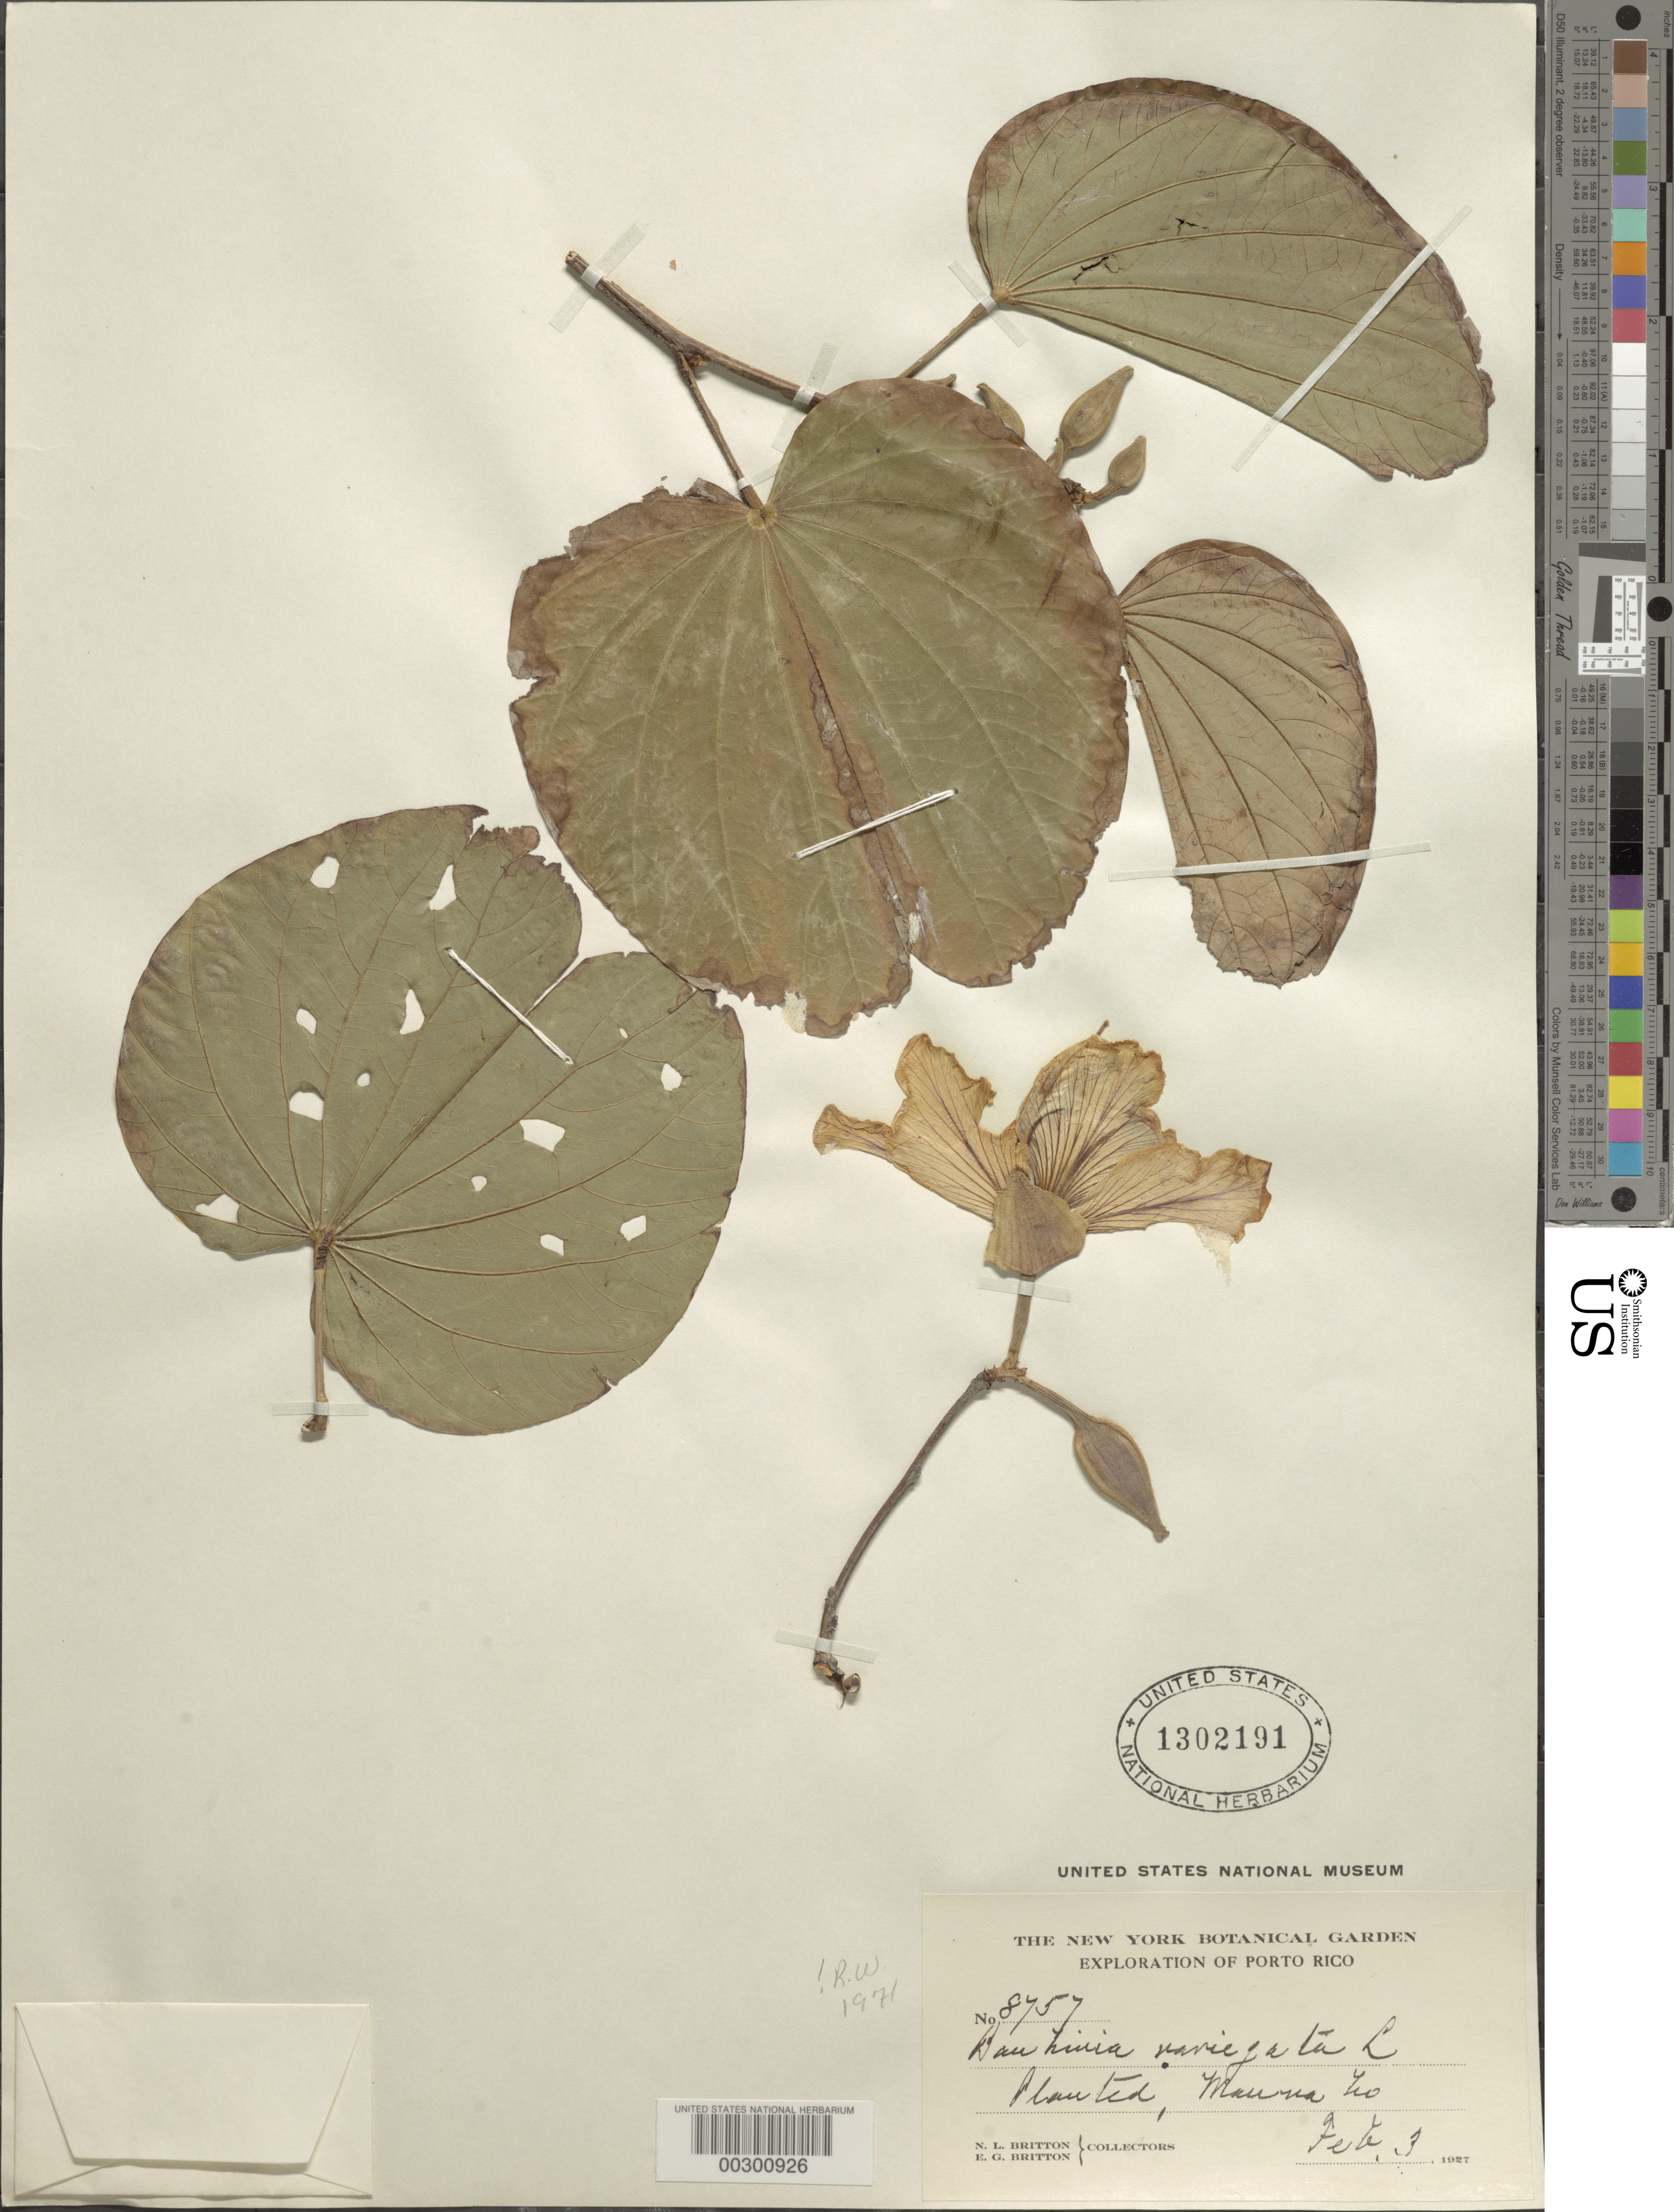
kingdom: Plantae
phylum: Tracheophyta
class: Magnoliopsida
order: Fabales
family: Fabaceae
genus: Bauhinia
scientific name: Bauhinia variegata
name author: L.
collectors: N. Britton & E. G. Britton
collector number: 8757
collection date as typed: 03 Feb 1927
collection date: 1927-02-03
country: Puerto Rico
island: Greater Antilles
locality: Sierra de Naguabo ad Rio Blanco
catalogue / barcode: US 1302191